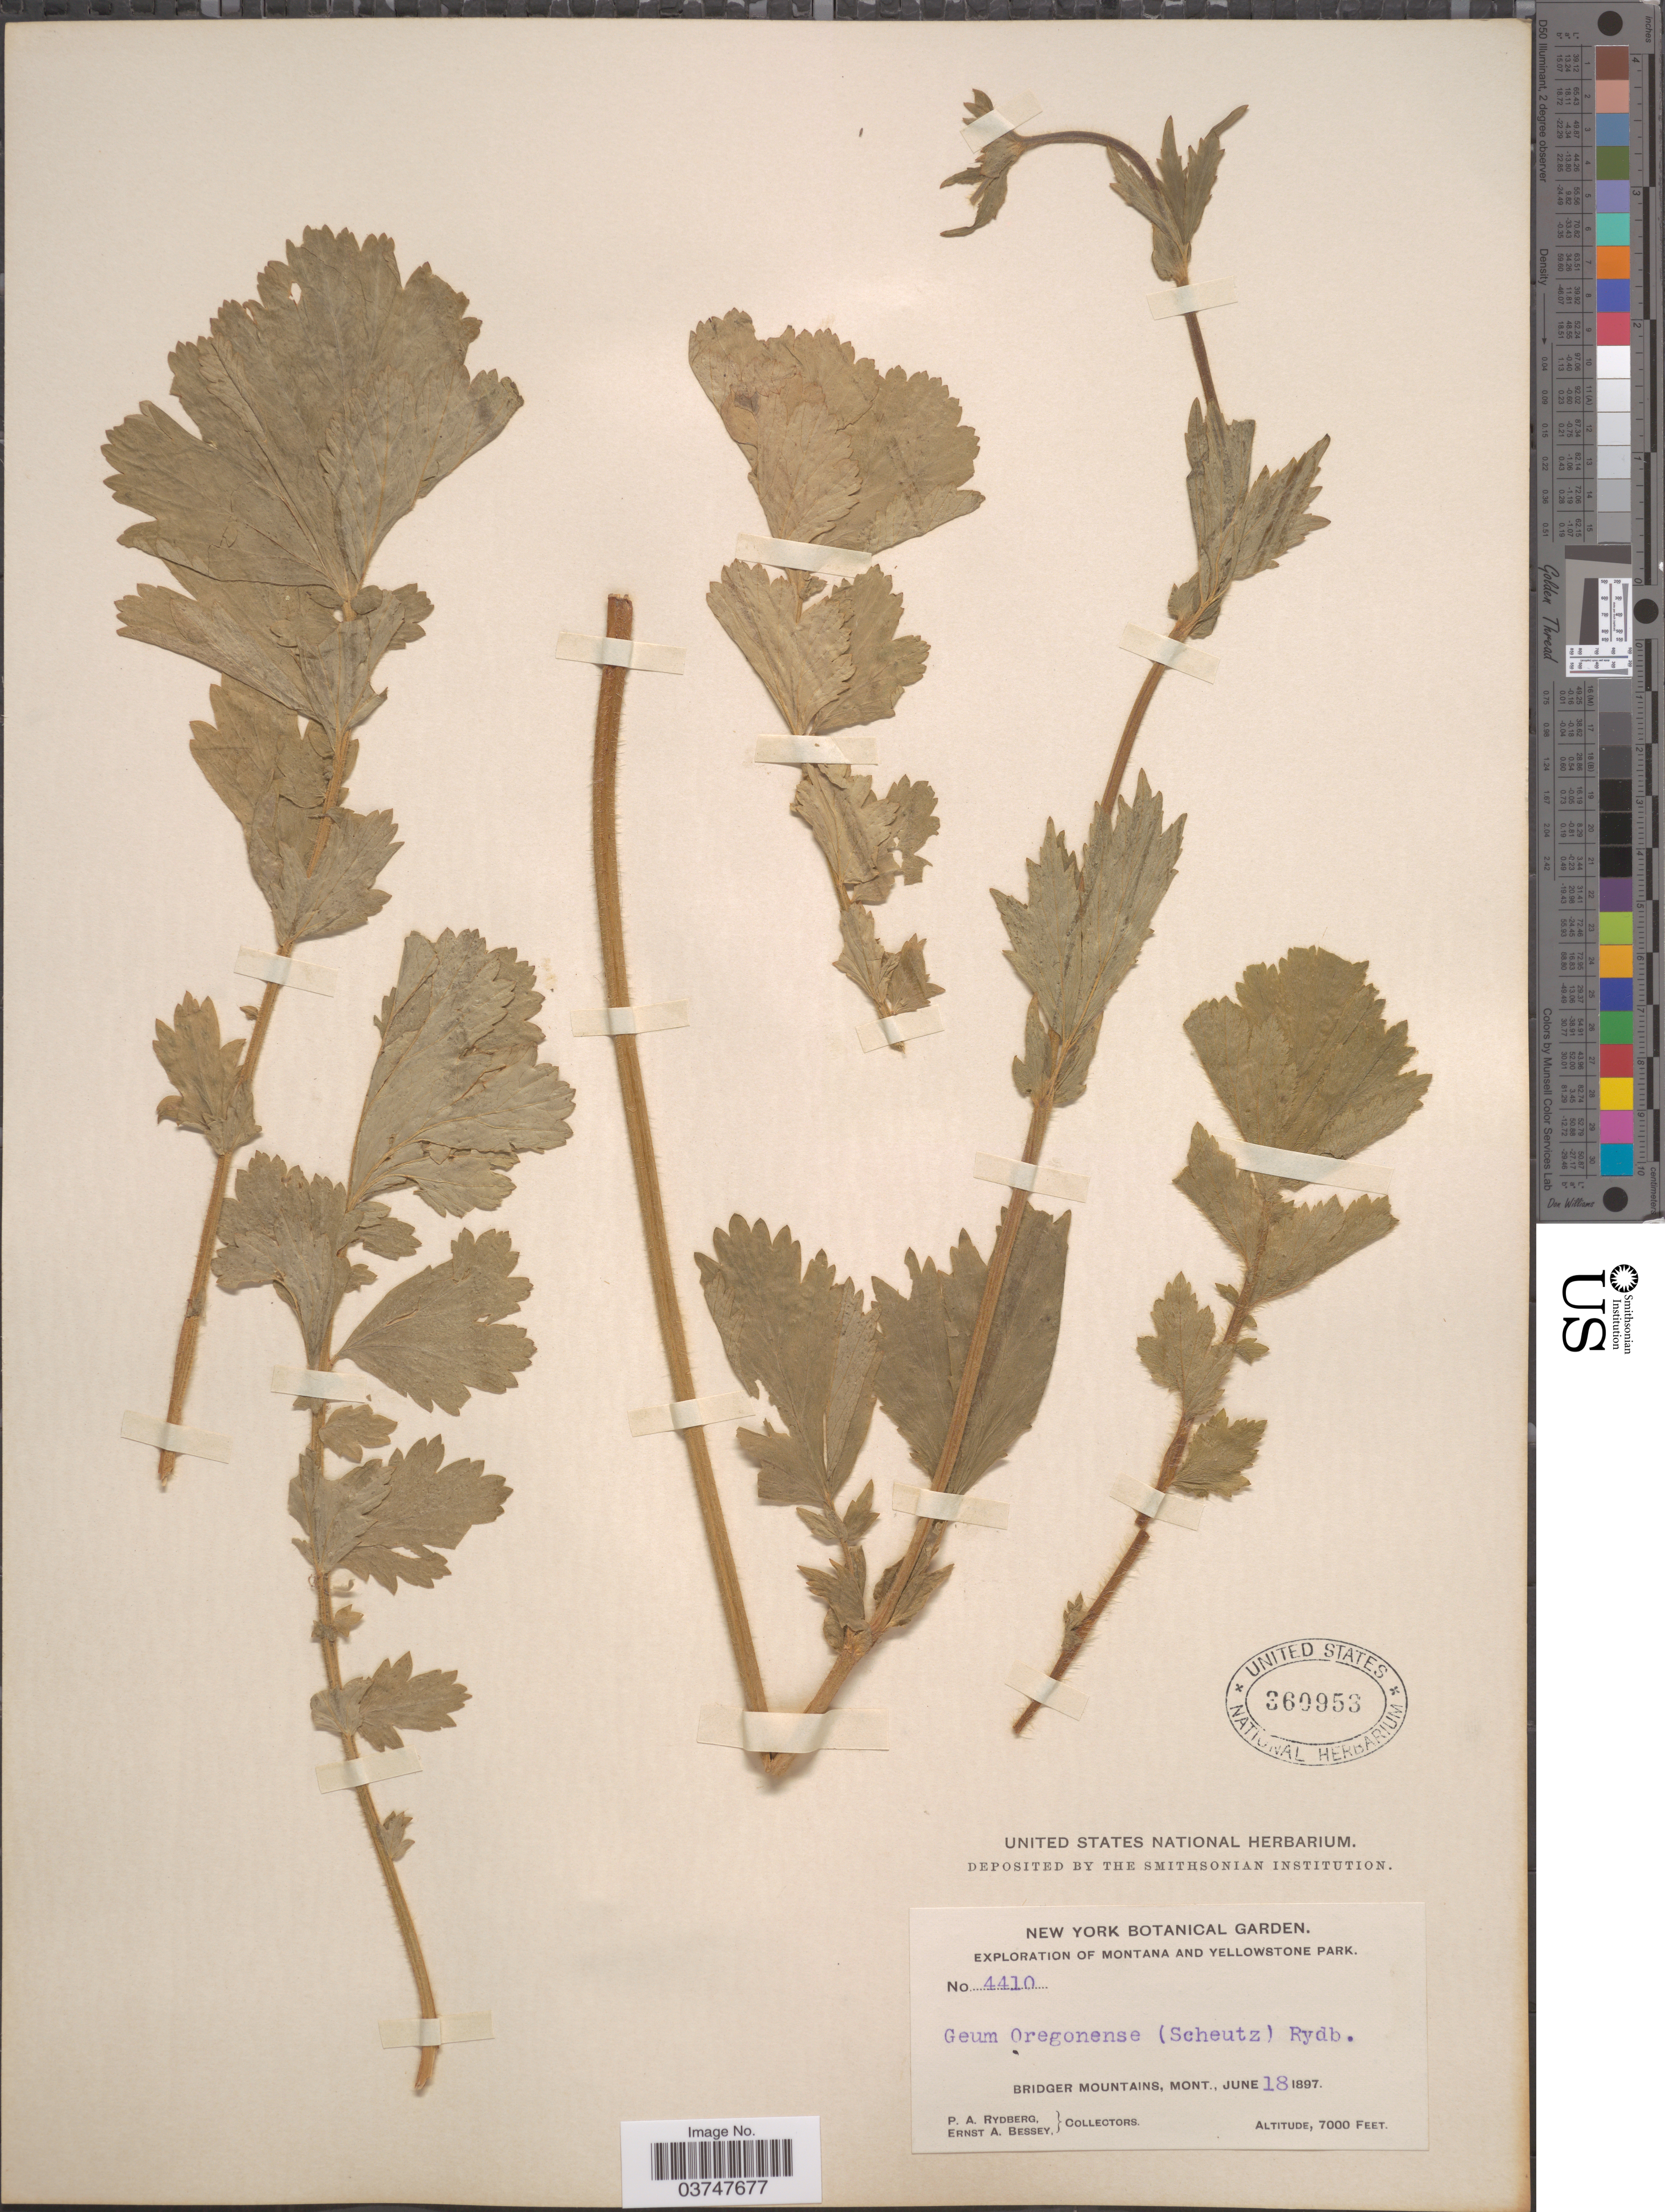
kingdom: Plantae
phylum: Tracheophyta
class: Magnoliopsida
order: Rosales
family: Rosaceae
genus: Geum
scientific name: Geum oregonense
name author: Rydb.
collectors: P. A. Rydberg & E. A. Bessey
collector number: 4410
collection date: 1897-06-18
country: United States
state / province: Montana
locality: Yellowstone Park. Bridger Mountains.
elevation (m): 2134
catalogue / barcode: US 360953